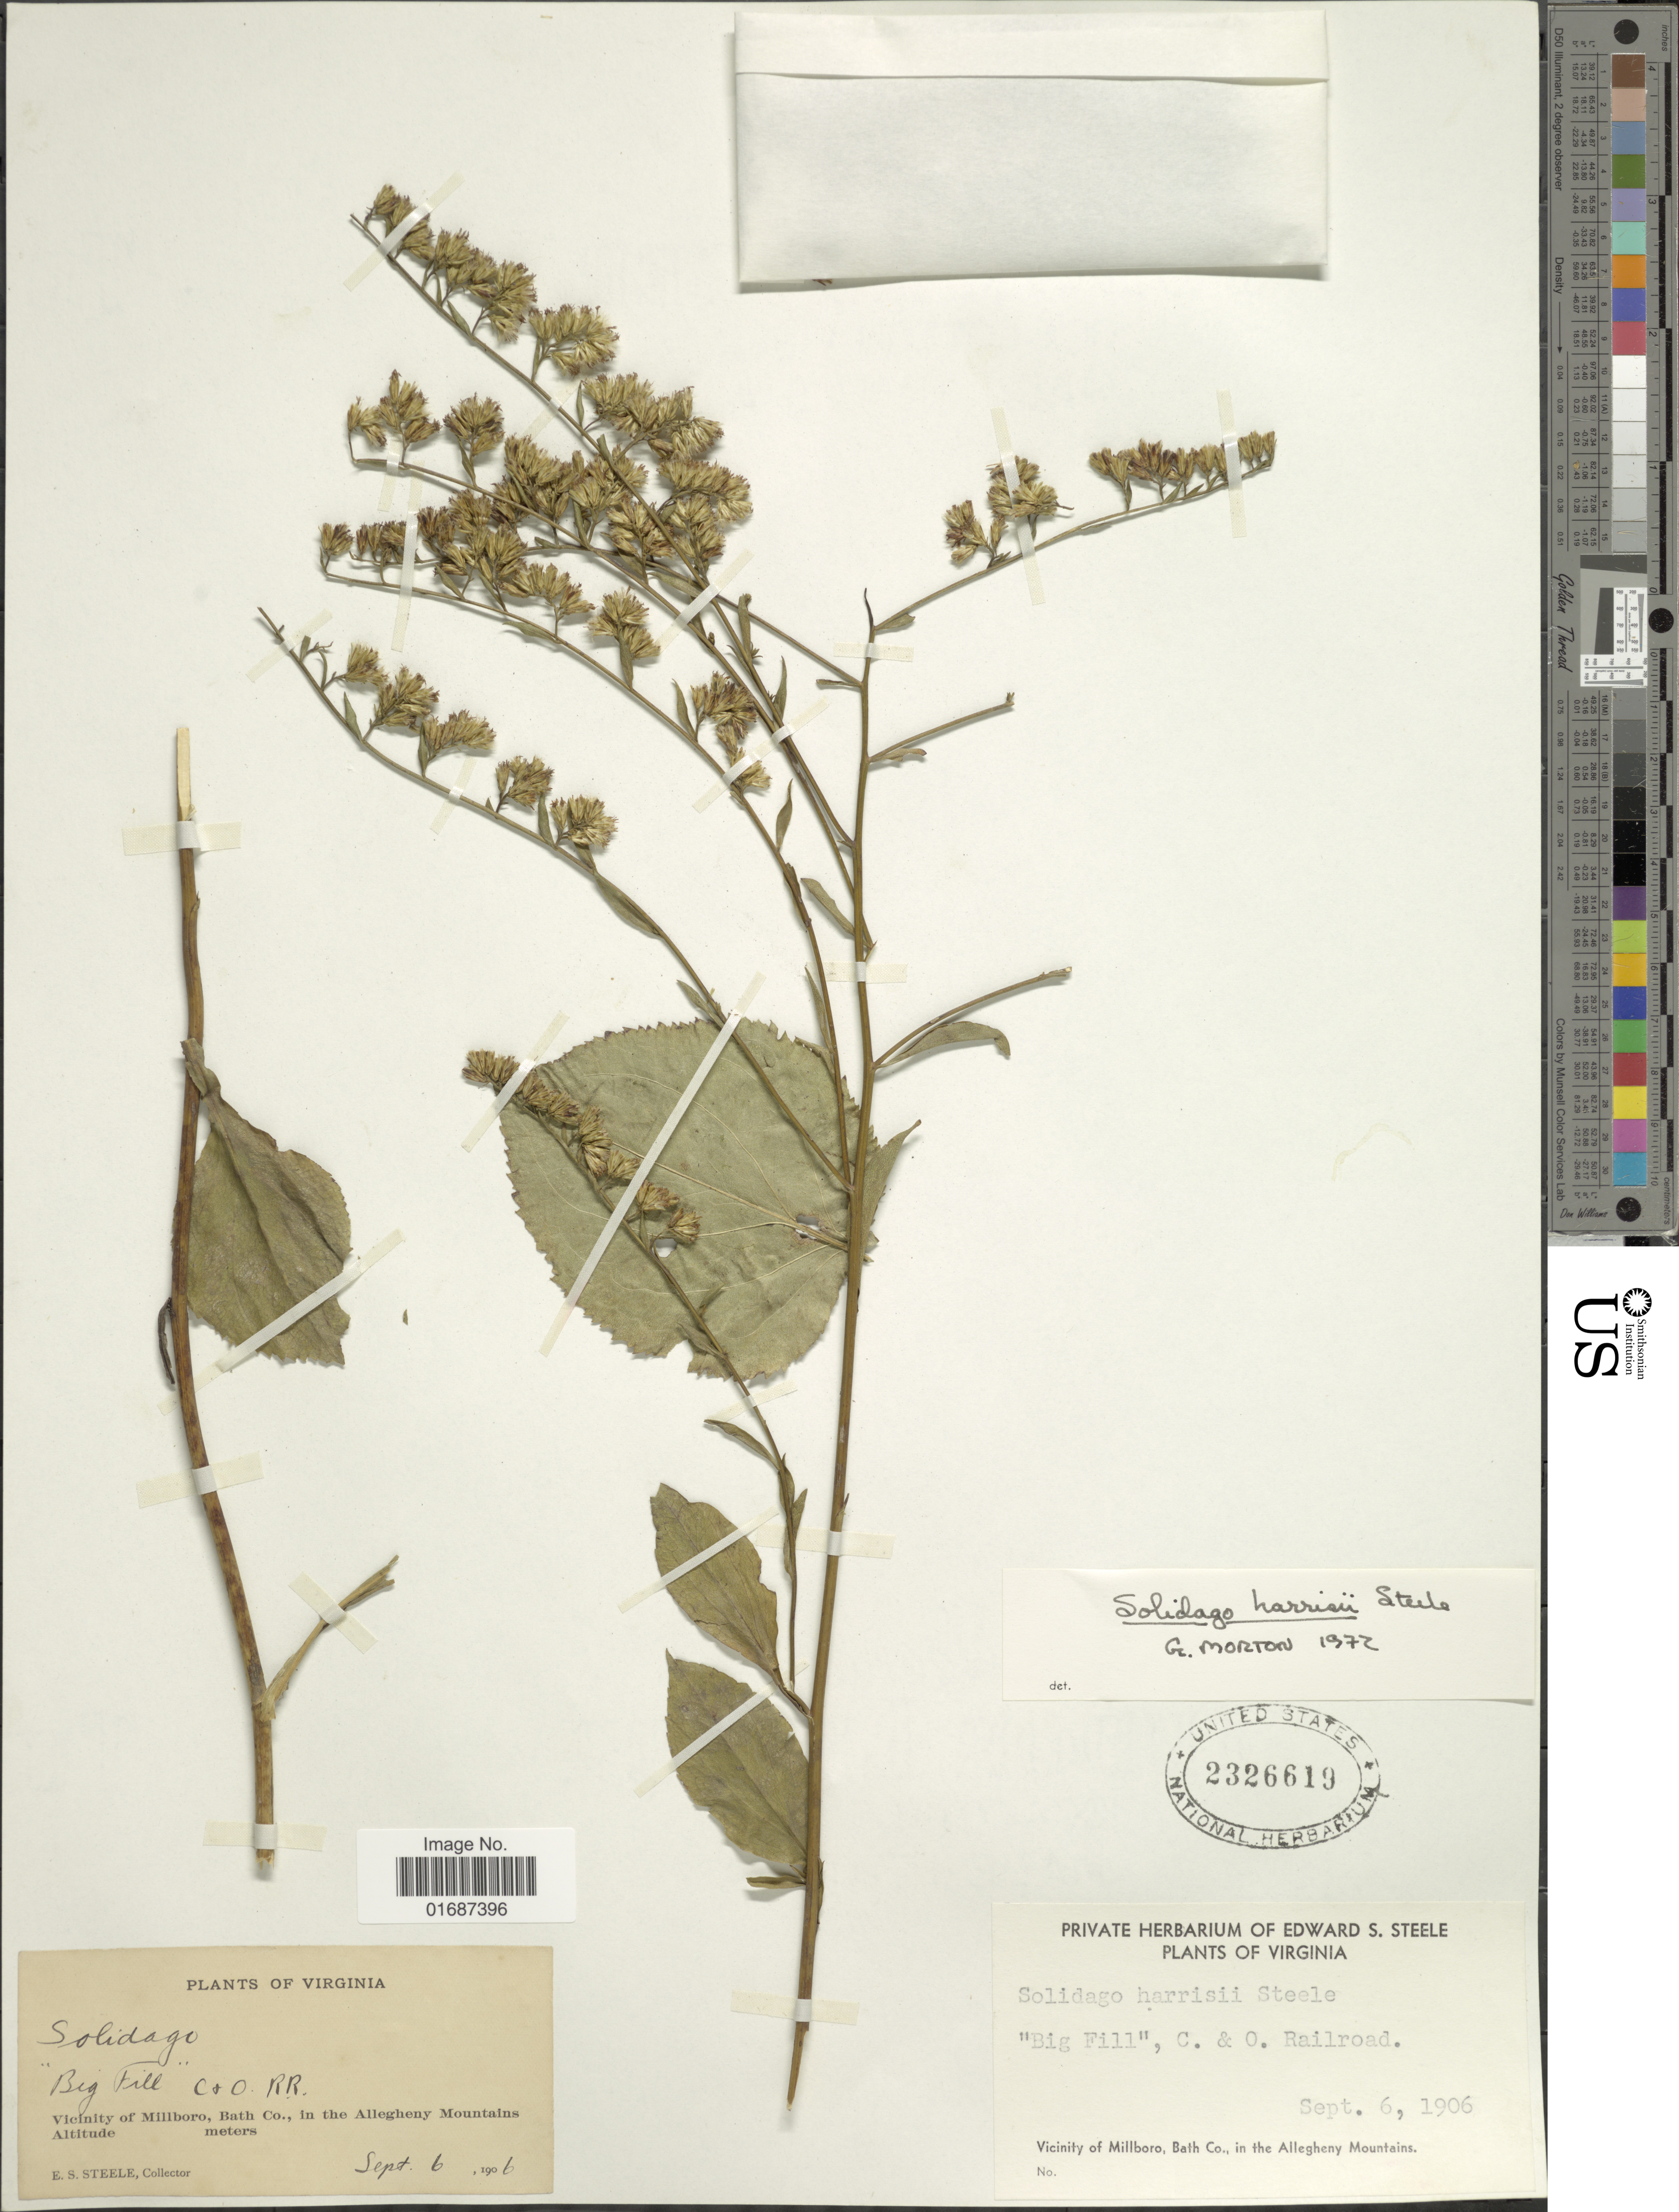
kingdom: Plantae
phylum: Tracheophyta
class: Magnoliopsida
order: Asterales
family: Asteraceae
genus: Solidago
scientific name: Solidago harrisii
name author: E.S. Steele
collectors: E. Steele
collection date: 1906-09-06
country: United States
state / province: Virginia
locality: Big Fill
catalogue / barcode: US 2326619